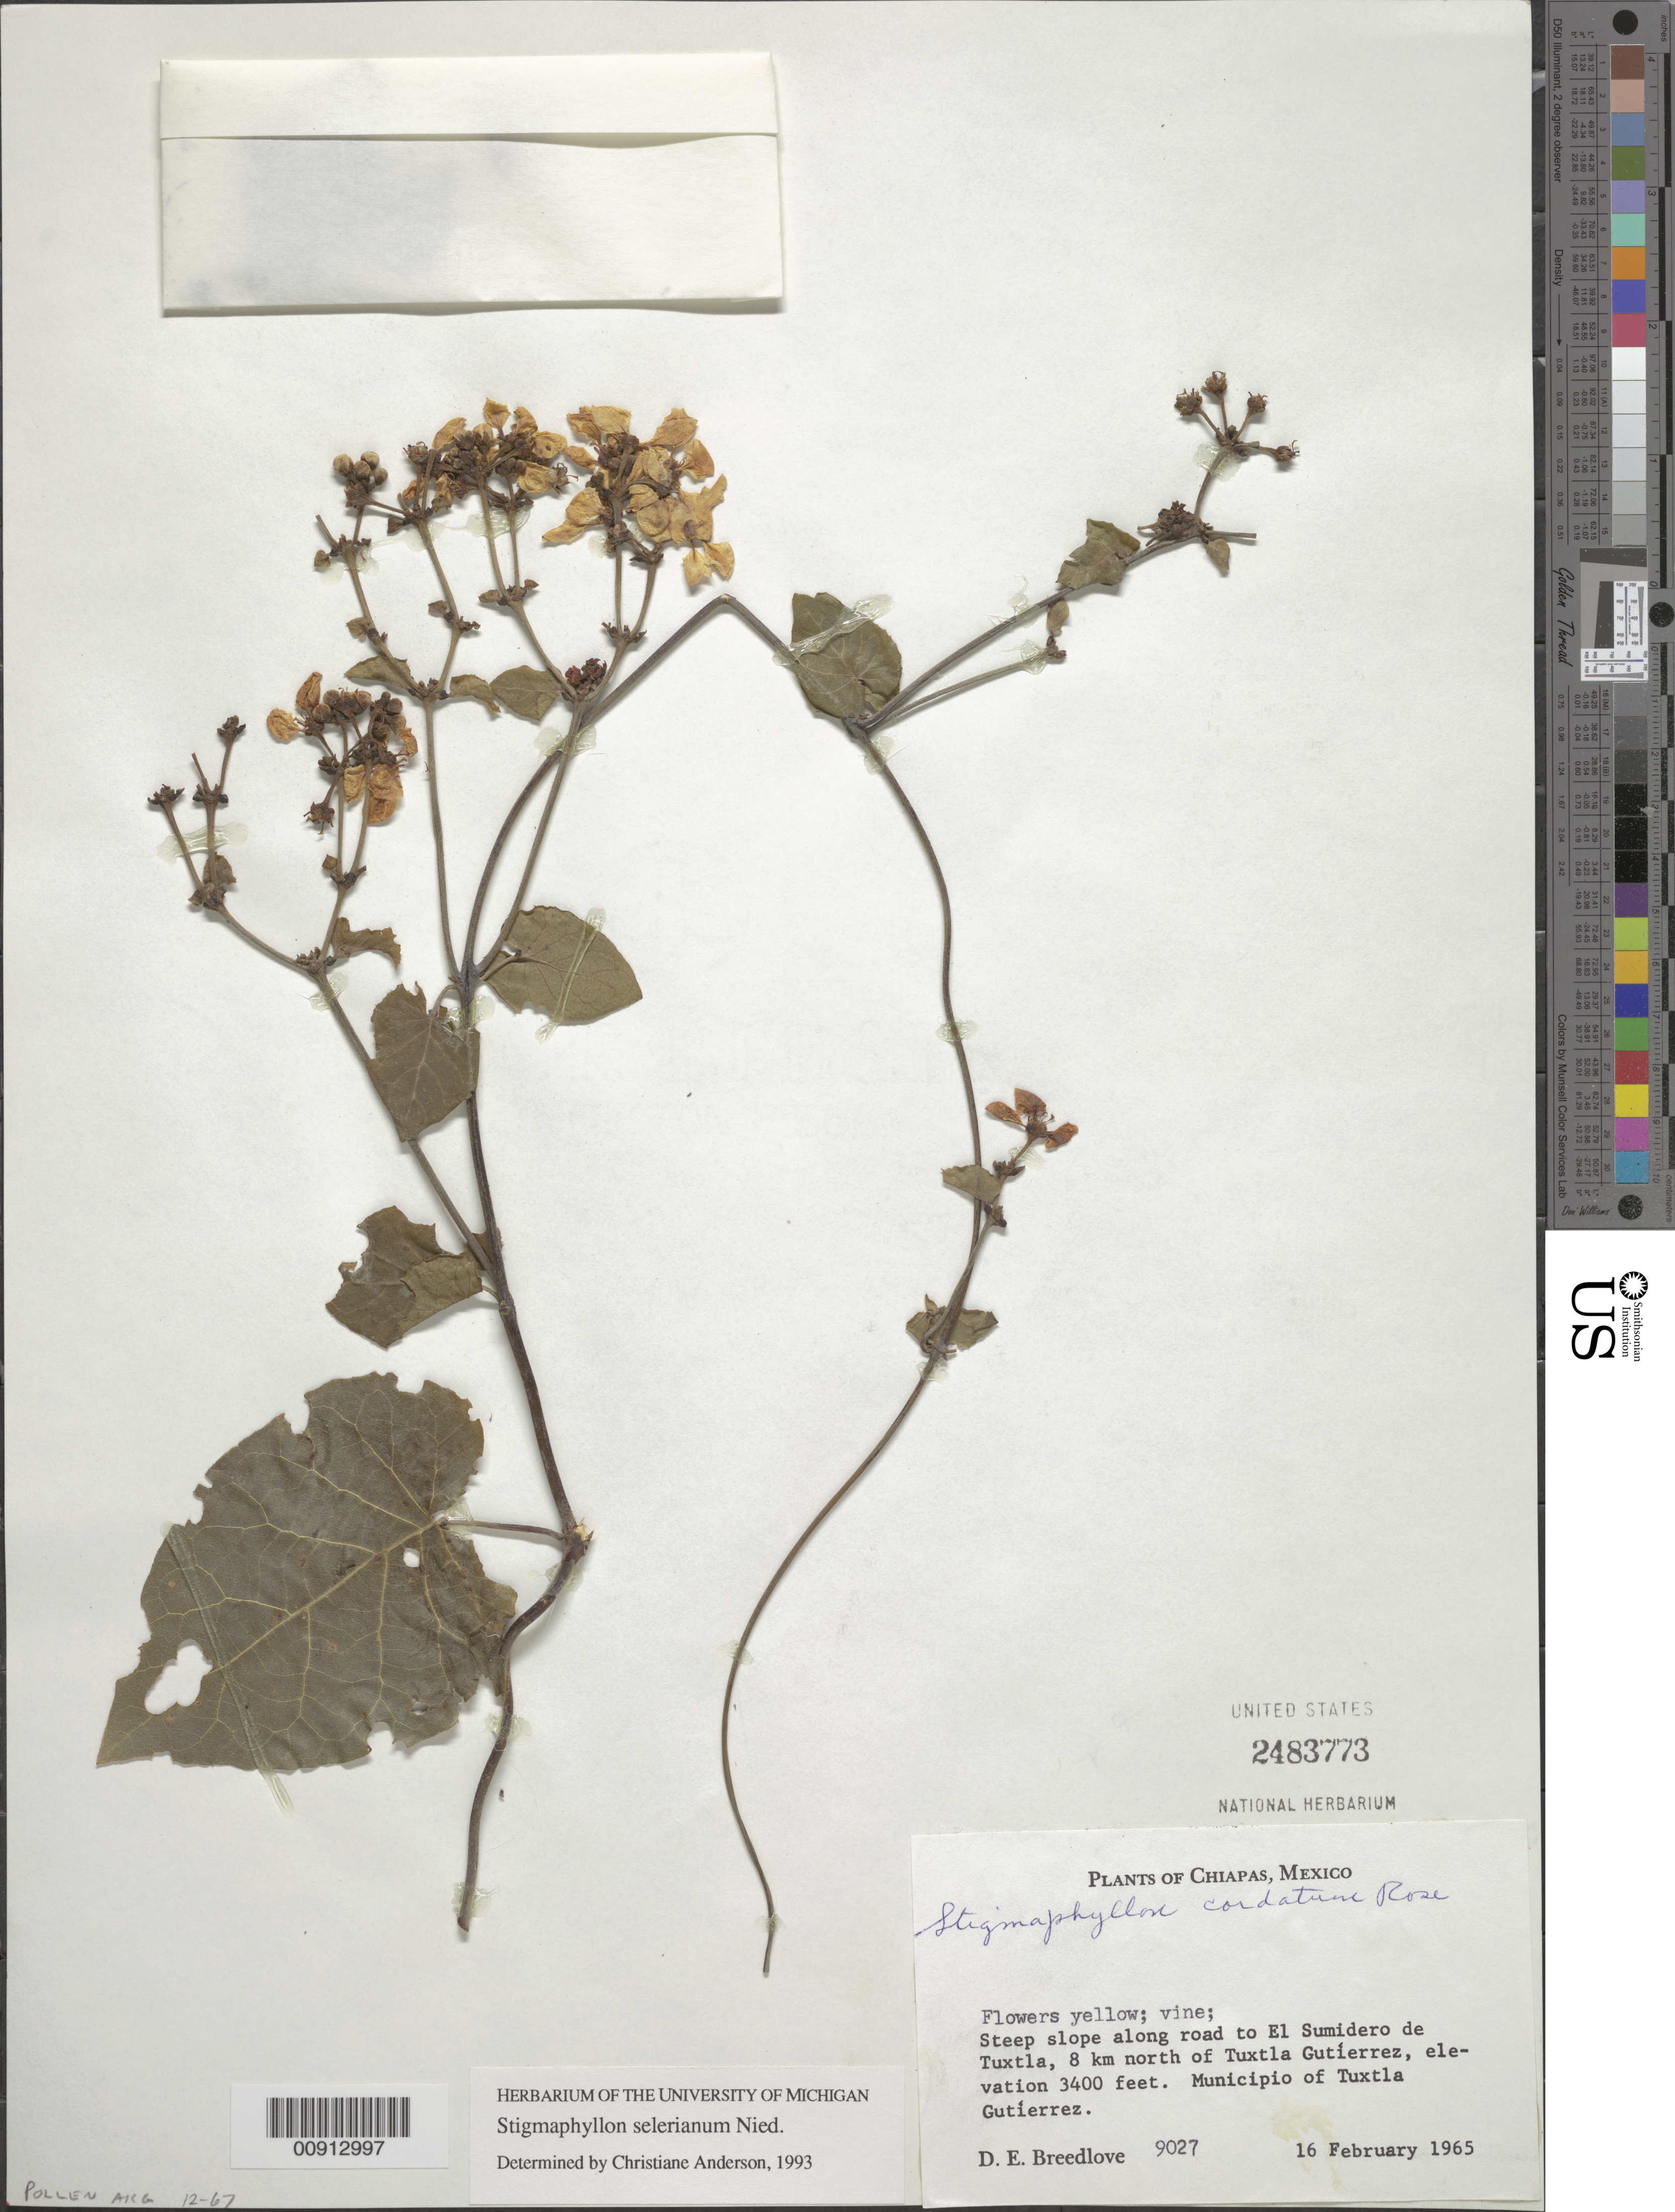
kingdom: Plantae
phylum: Tracheophyta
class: Magnoliopsida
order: Malpighiales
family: Malpighiaceae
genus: Stigmaphyllon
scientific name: Stigmaphyllon selerianum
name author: Nied.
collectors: D. E. Breedlove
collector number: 9027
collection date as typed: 16 Feb 1965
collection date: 1965-02-16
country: Mexico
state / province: Chiapas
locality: Along road to El Sumidero de Tuxtla, 8 km. north of Tuxtla Gutiérrez. Municipio of Tuxtla Gutiérrez, Chiapas.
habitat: Steep slope along road.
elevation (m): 1036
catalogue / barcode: US 2483773